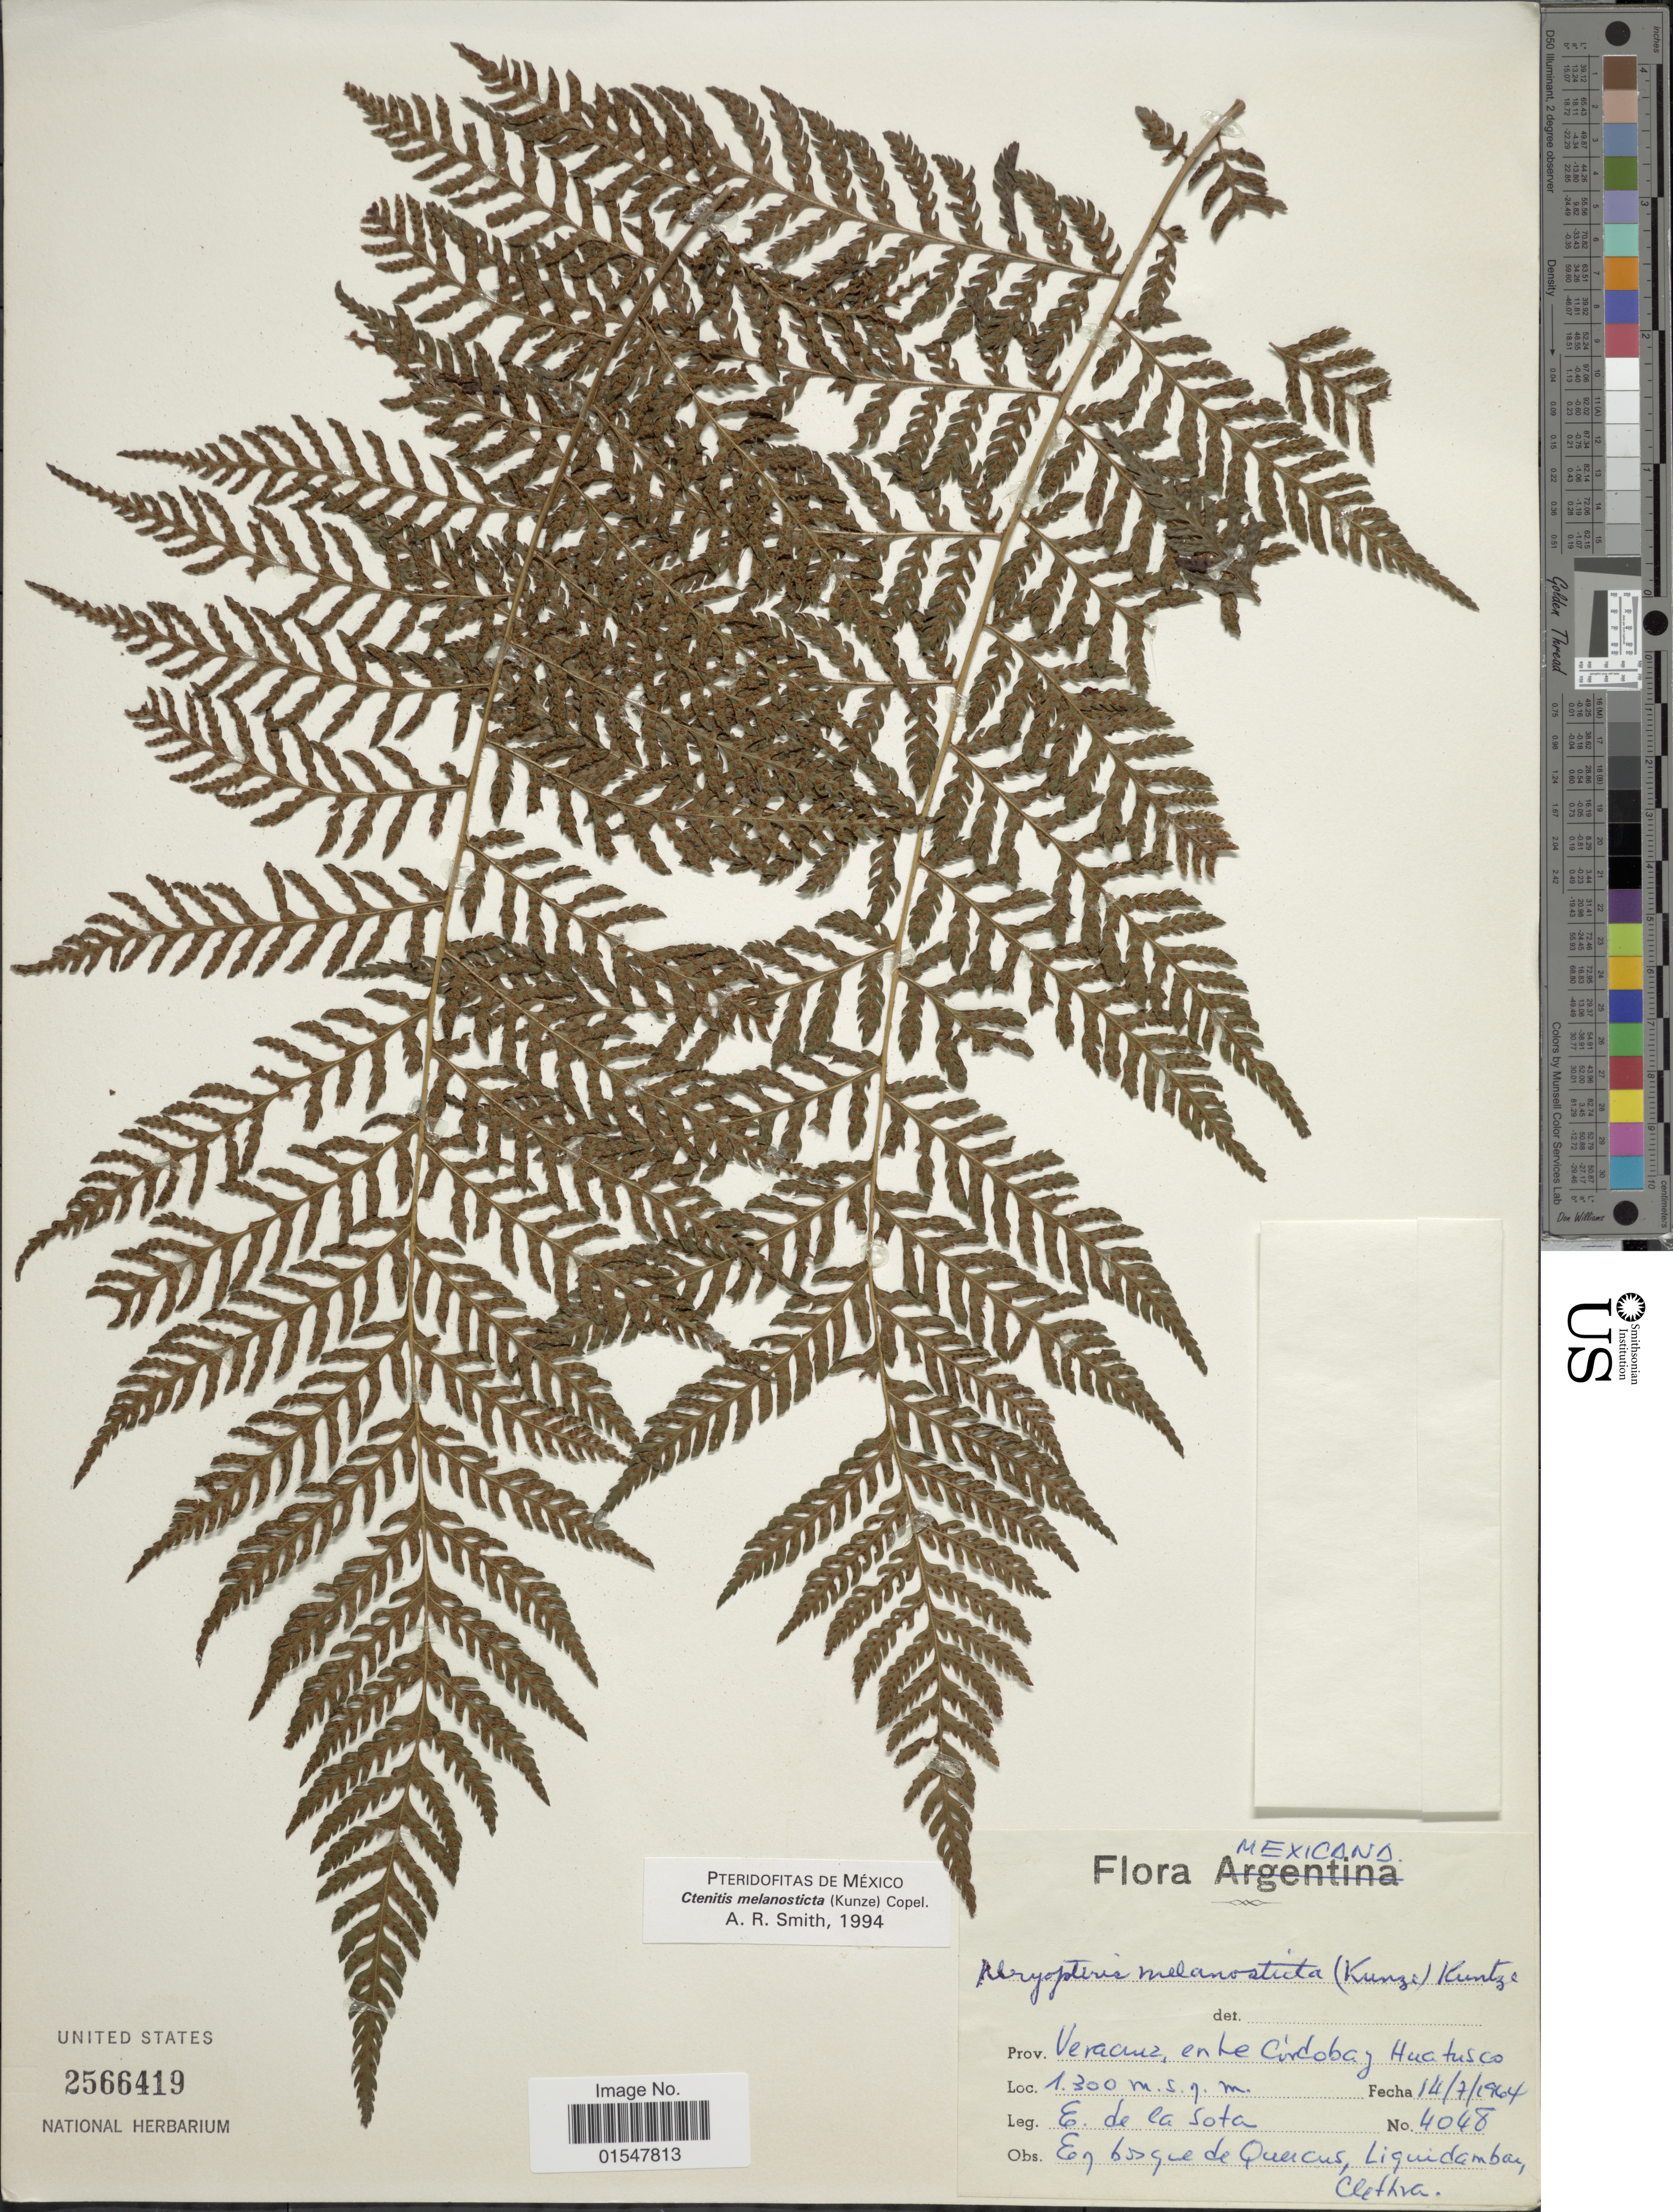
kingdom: Plantae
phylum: Tracheophyta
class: Polypodiopsida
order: Polypodiales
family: Dryopteridaceae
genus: Ctenitis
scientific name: Ctenitis melanosticta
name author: (Kunze) Copel.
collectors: E. R. de la Sota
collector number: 4048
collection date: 1964-07-14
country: Mexico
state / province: Veracruz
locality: Mexicana, Veracruz, entre Corcoba y Huatusco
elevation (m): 1300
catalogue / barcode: US 2566419